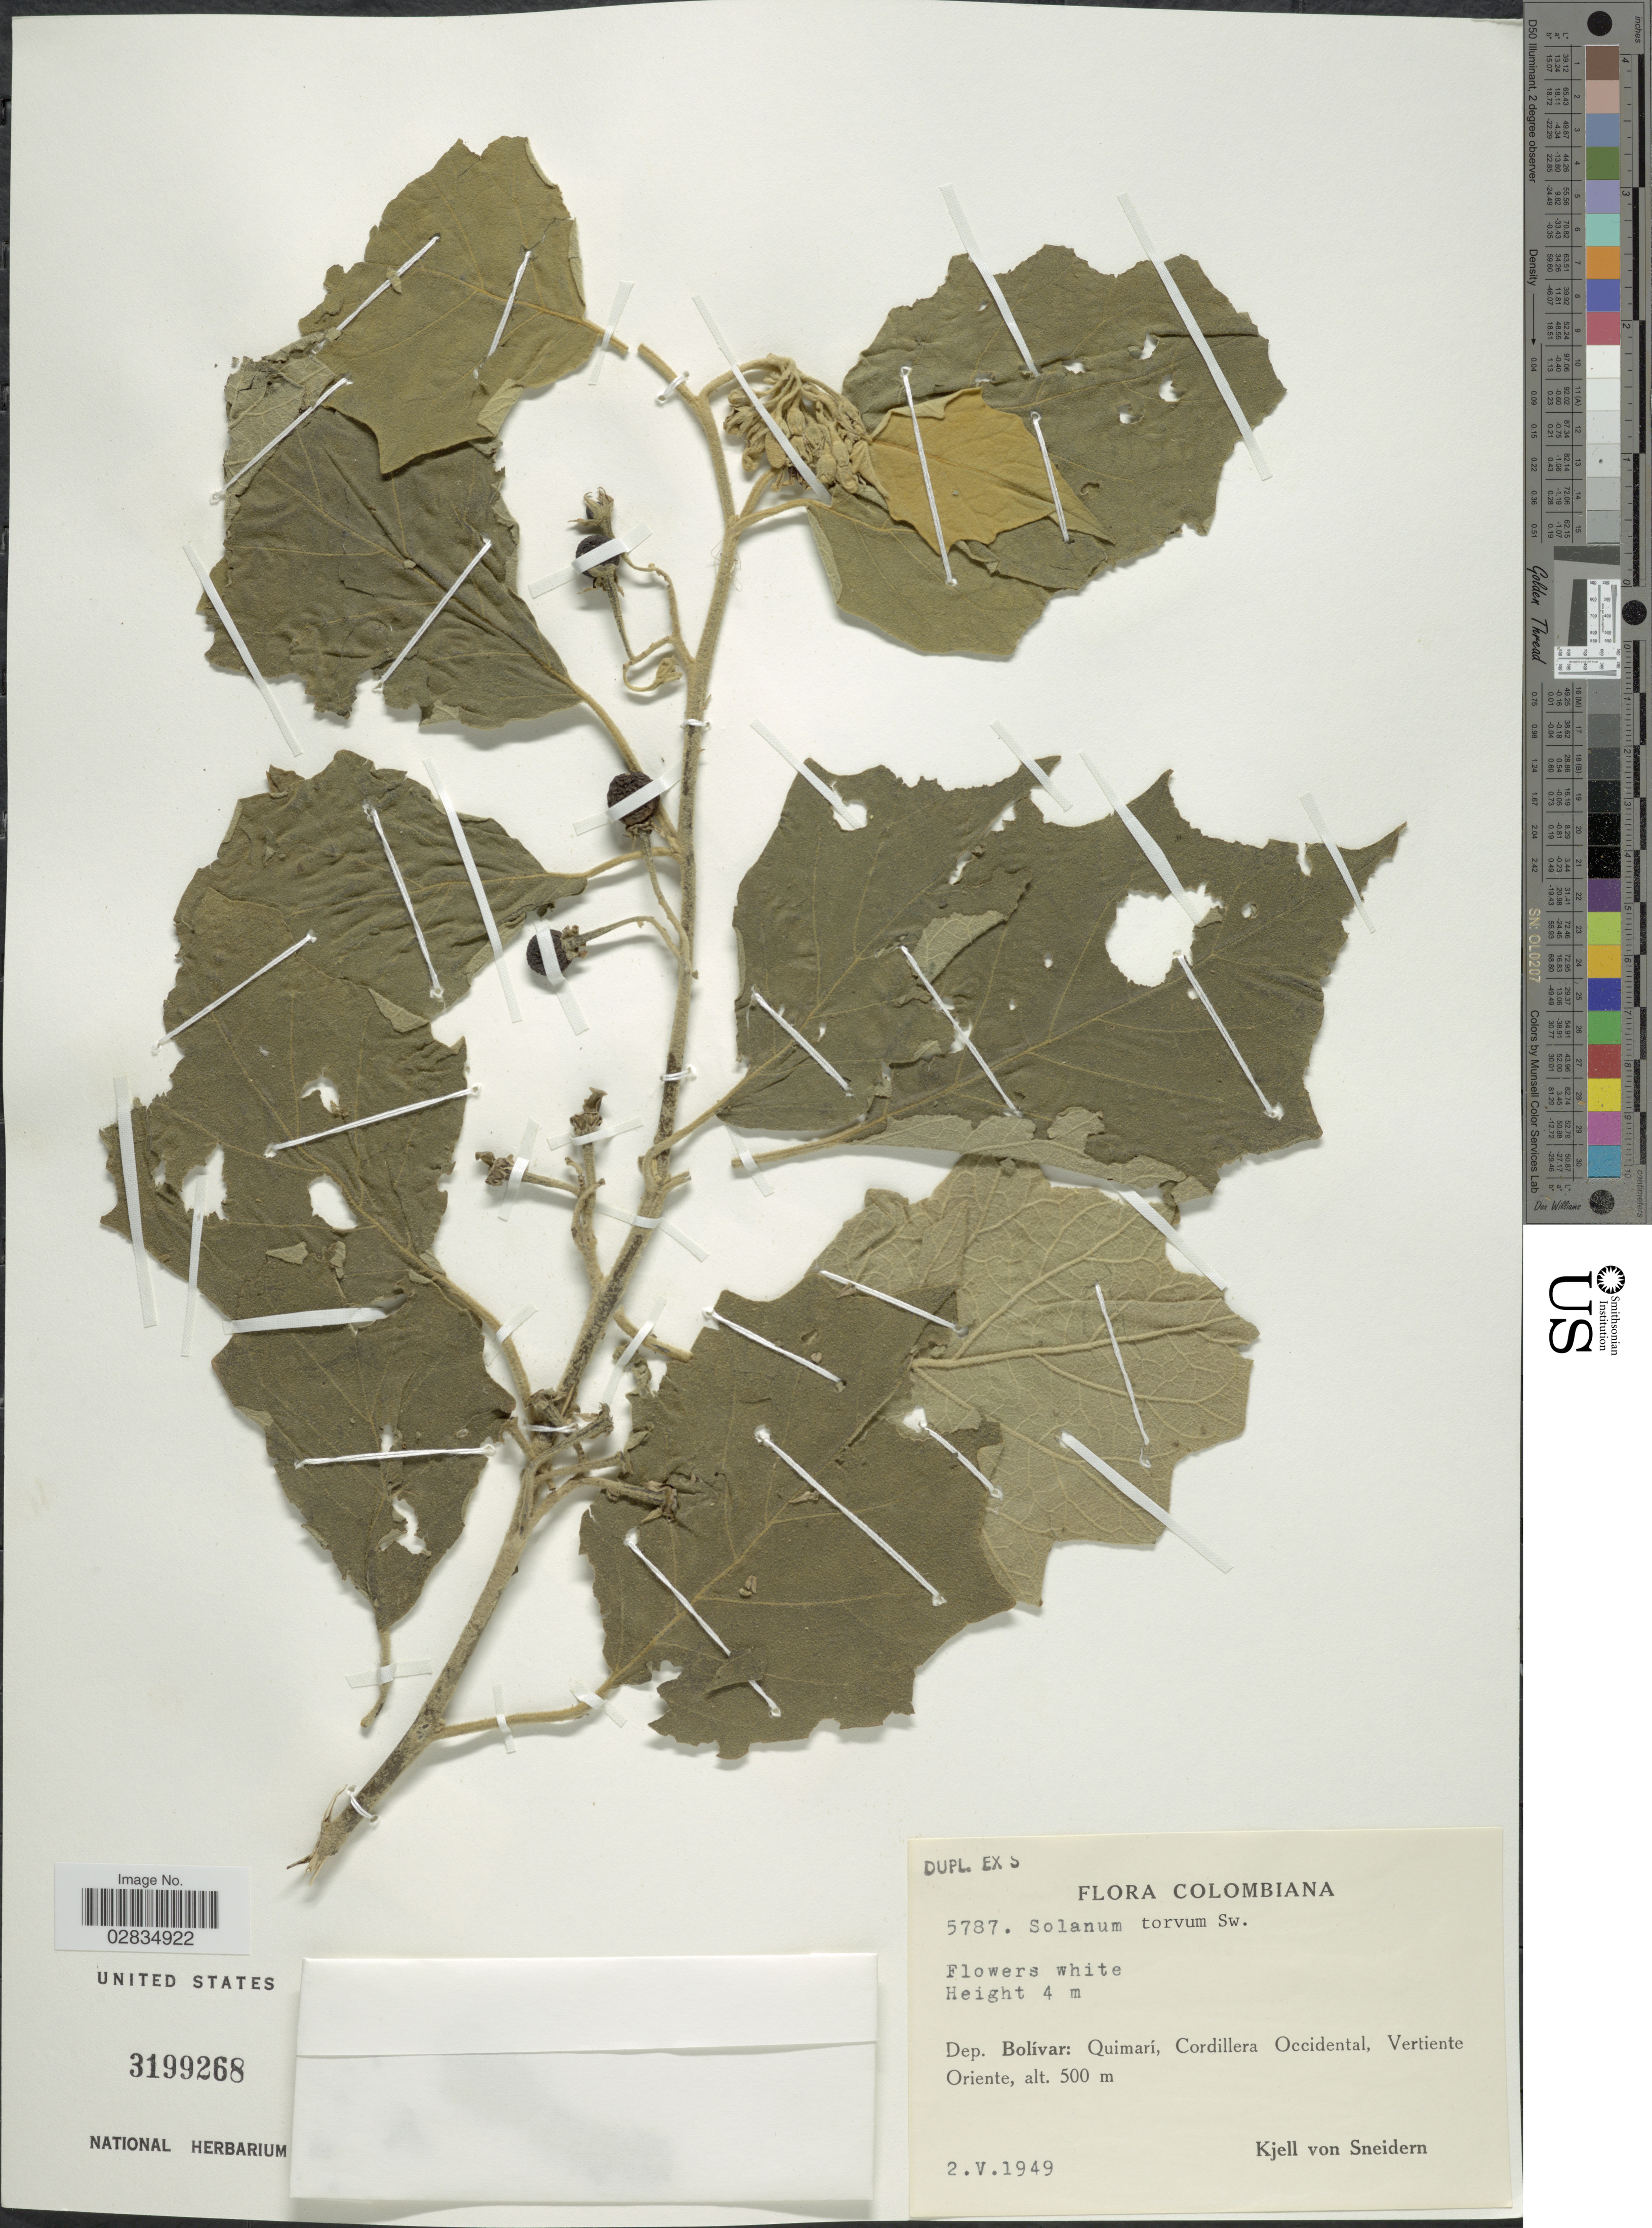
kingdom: Plantae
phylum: Tracheophyta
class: Magnoliopsida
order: Solanales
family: Solanaceae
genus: Solanum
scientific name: Solanum torvum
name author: Sw.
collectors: K. von Sneidern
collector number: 5787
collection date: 1949-05-02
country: Colombia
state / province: Bolívar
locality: Dep. Bolívar: Quimarí, Cordillera Occidental, Vertiente Oriente.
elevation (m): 500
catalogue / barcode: US 3199268